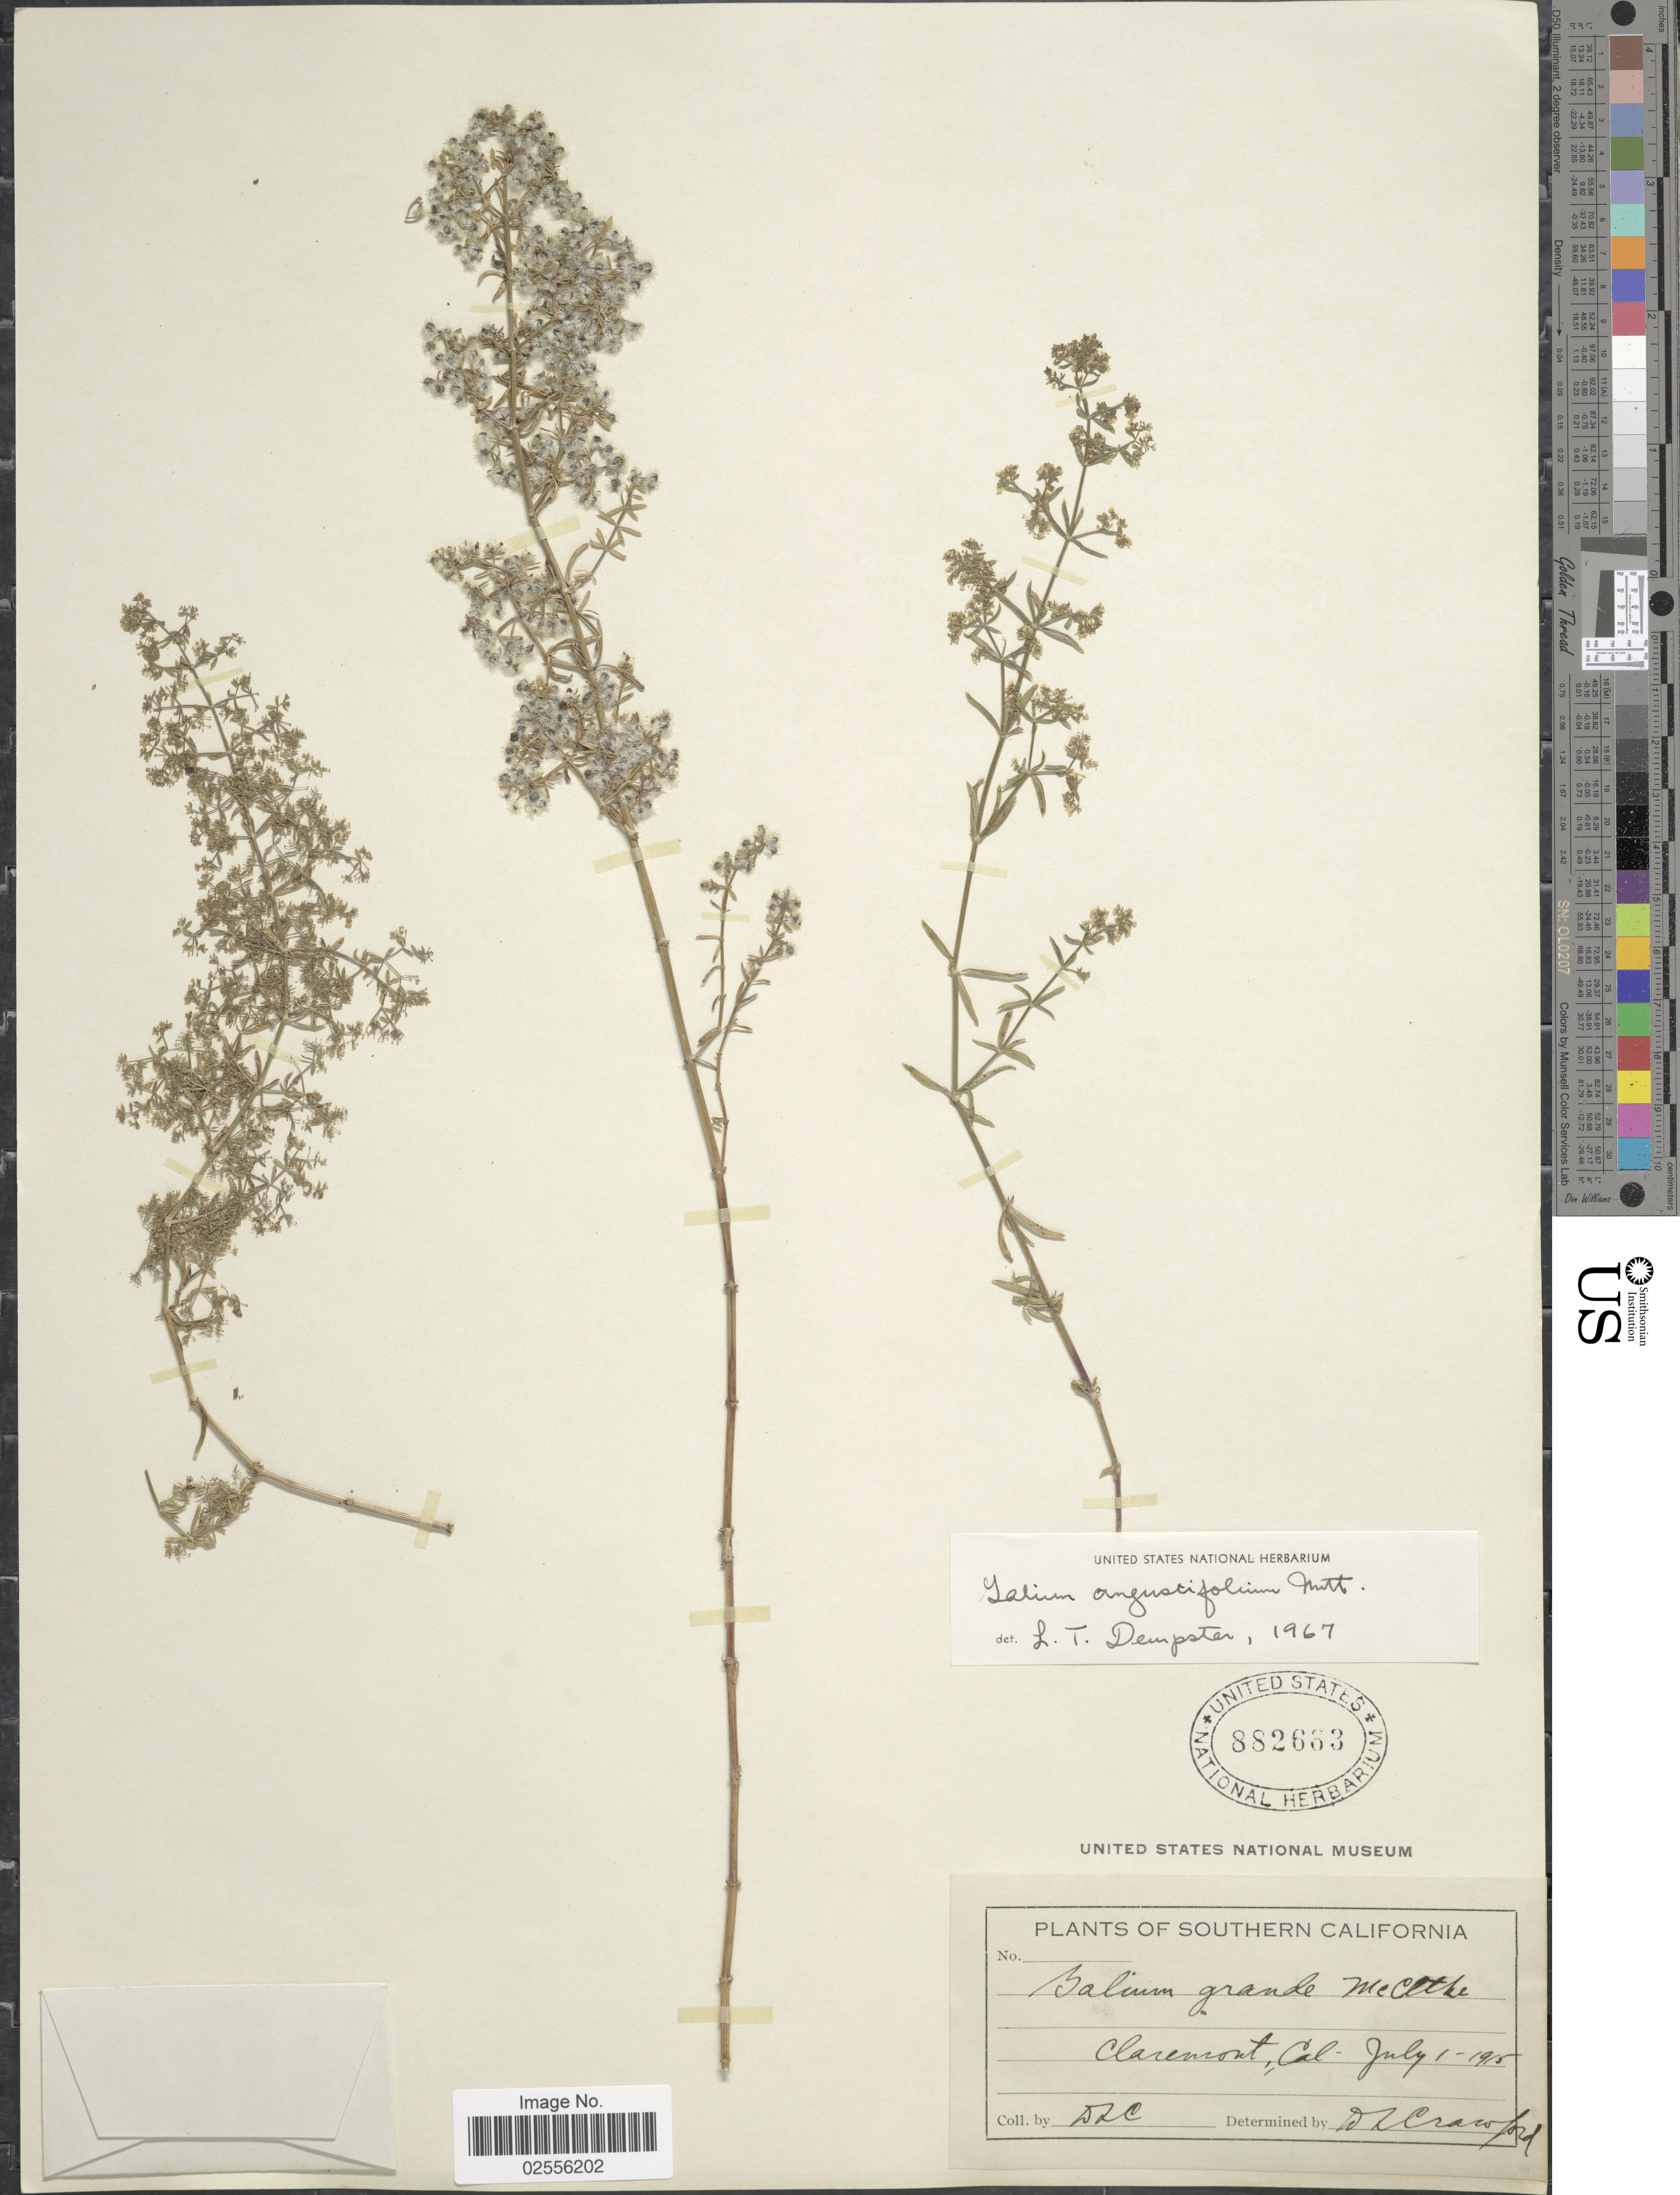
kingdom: Plantae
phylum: Tracheophyta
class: Magnoliopsida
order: Gentianales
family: Rubiaceae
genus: Galium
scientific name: Galium angustifolium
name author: Nutt.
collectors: D. L. Crawford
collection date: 1915-07-01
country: United States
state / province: California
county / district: Los Angeles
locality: Claremont, Southern California.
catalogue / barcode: US 882663